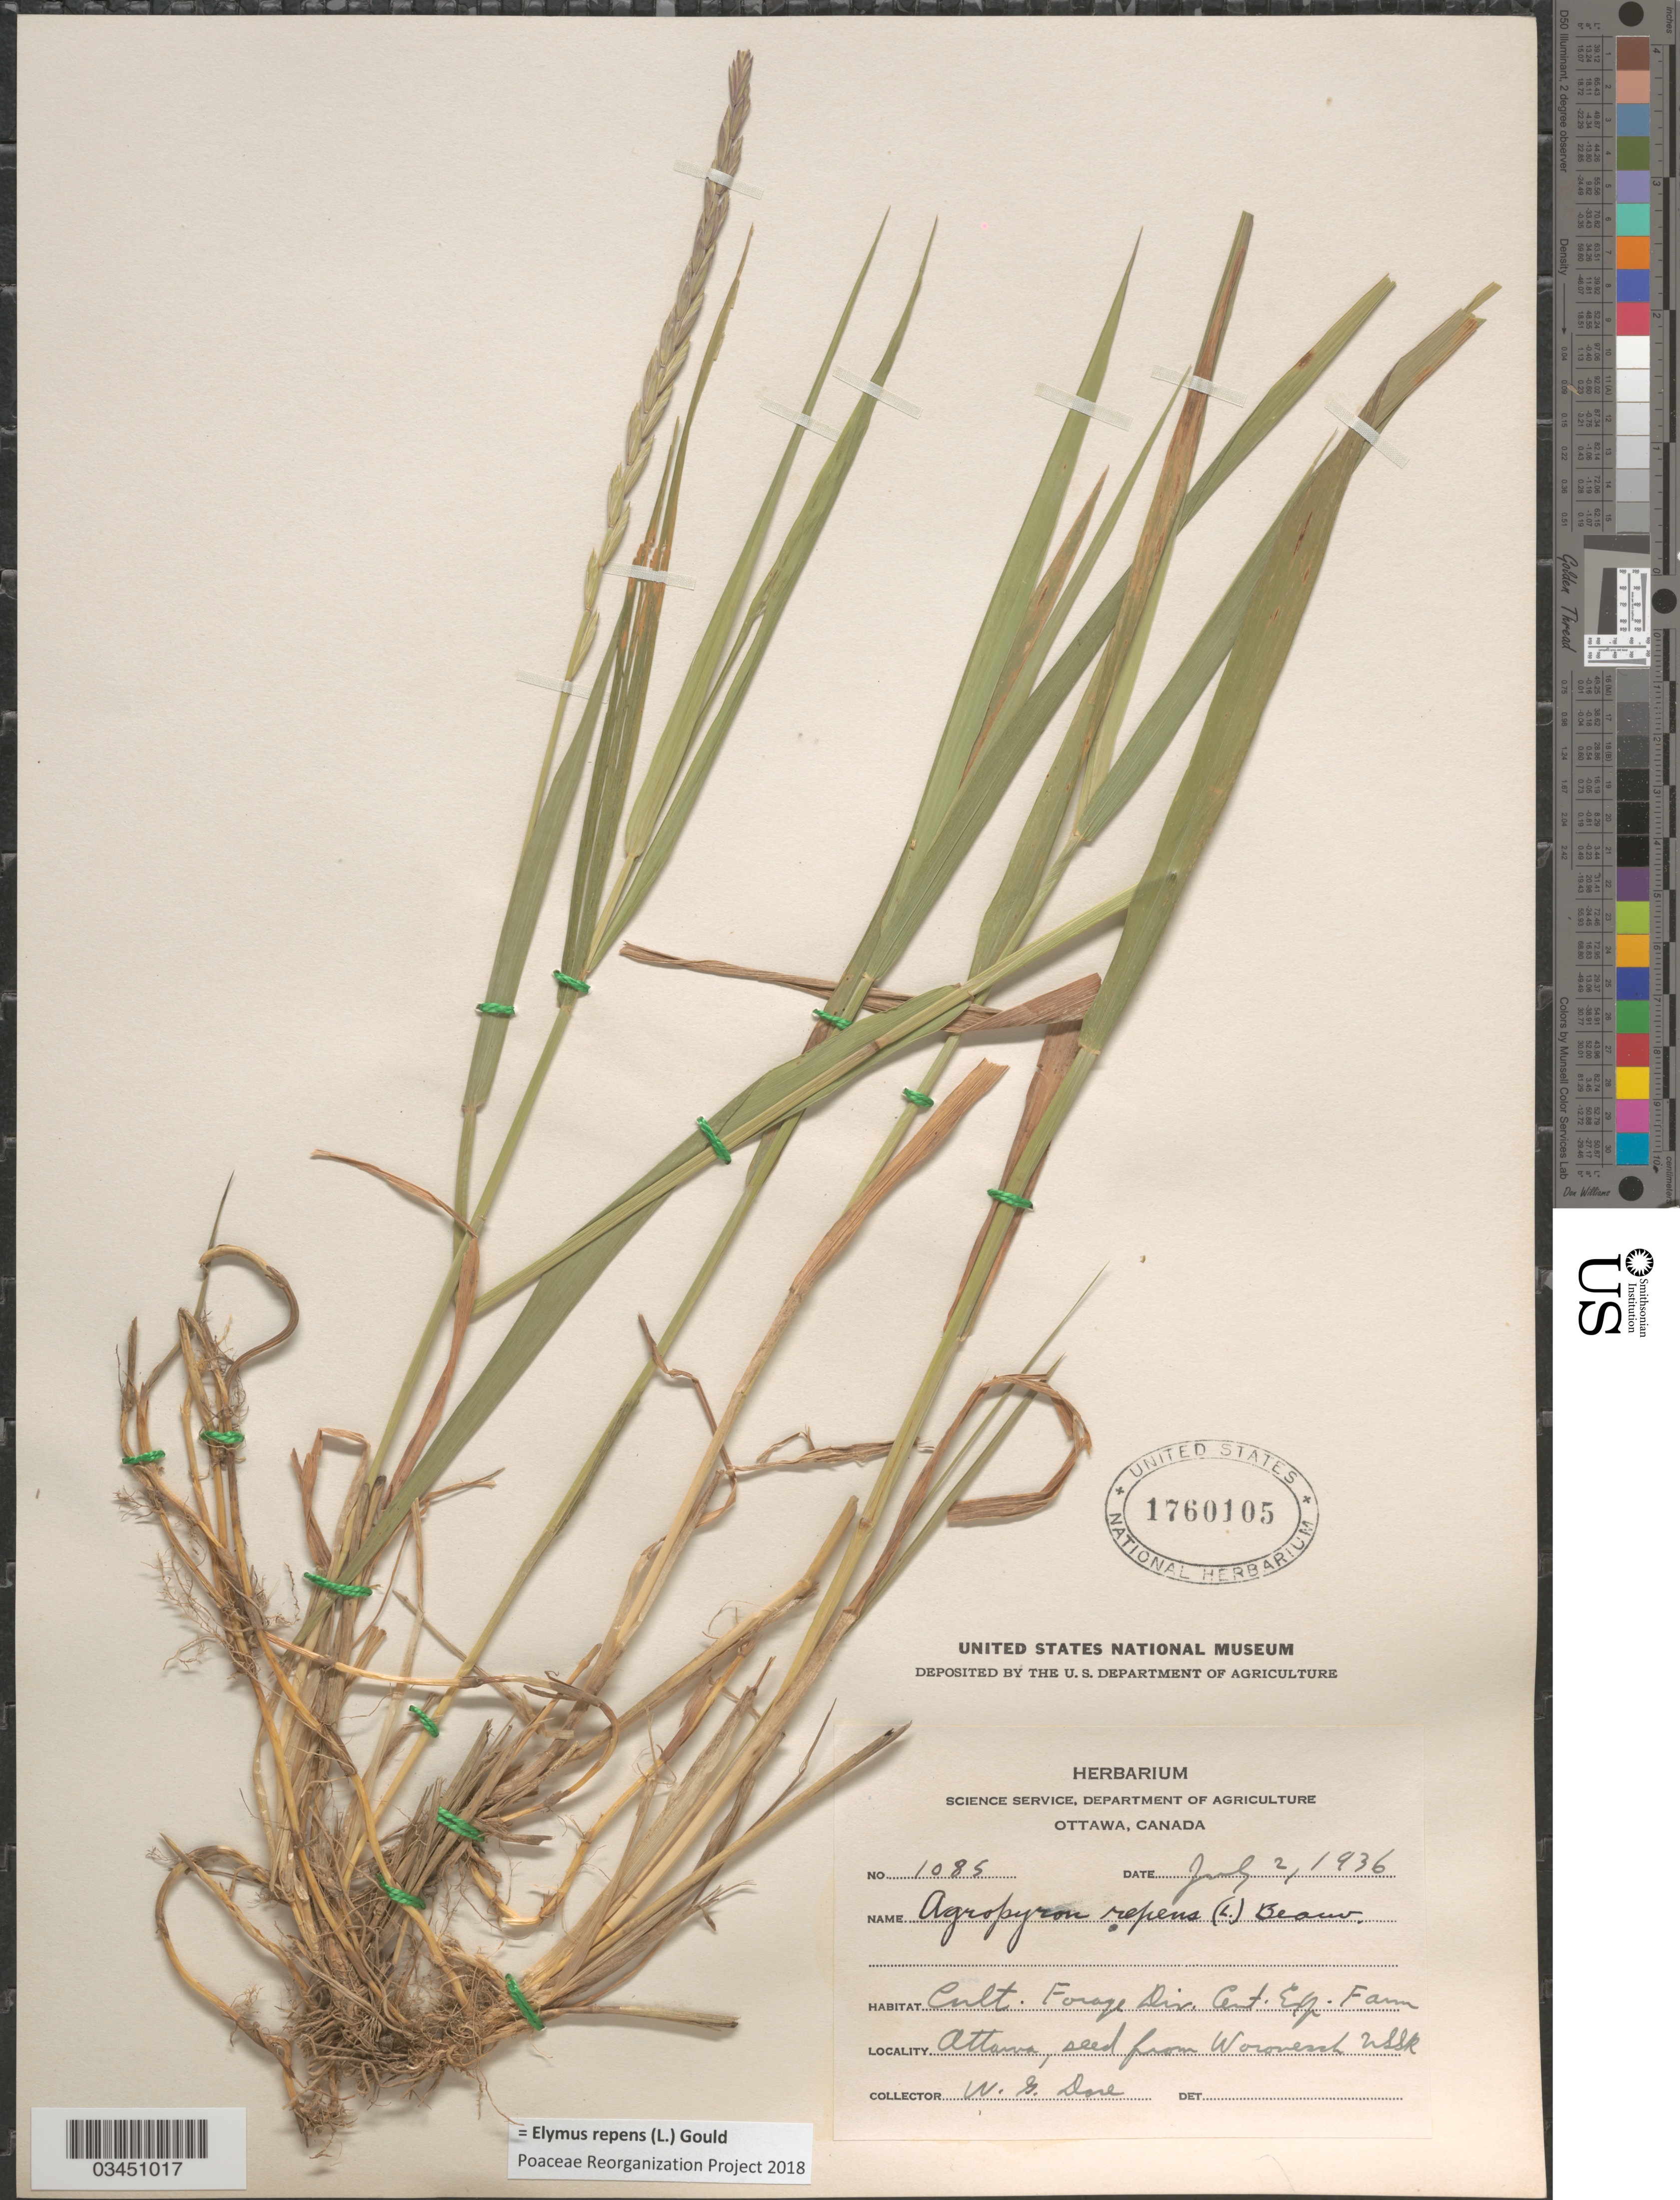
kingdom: Plantae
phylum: Tracheophyta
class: Liliopsida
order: Poales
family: Poaceae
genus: Elymus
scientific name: Elymus repens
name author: (L.) Gould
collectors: W. Dore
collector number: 1085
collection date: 1936-07-02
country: Canada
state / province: Ontario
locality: Forage Div. Cent. Exp. Farm, Ottawa.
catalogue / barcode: US 1760105